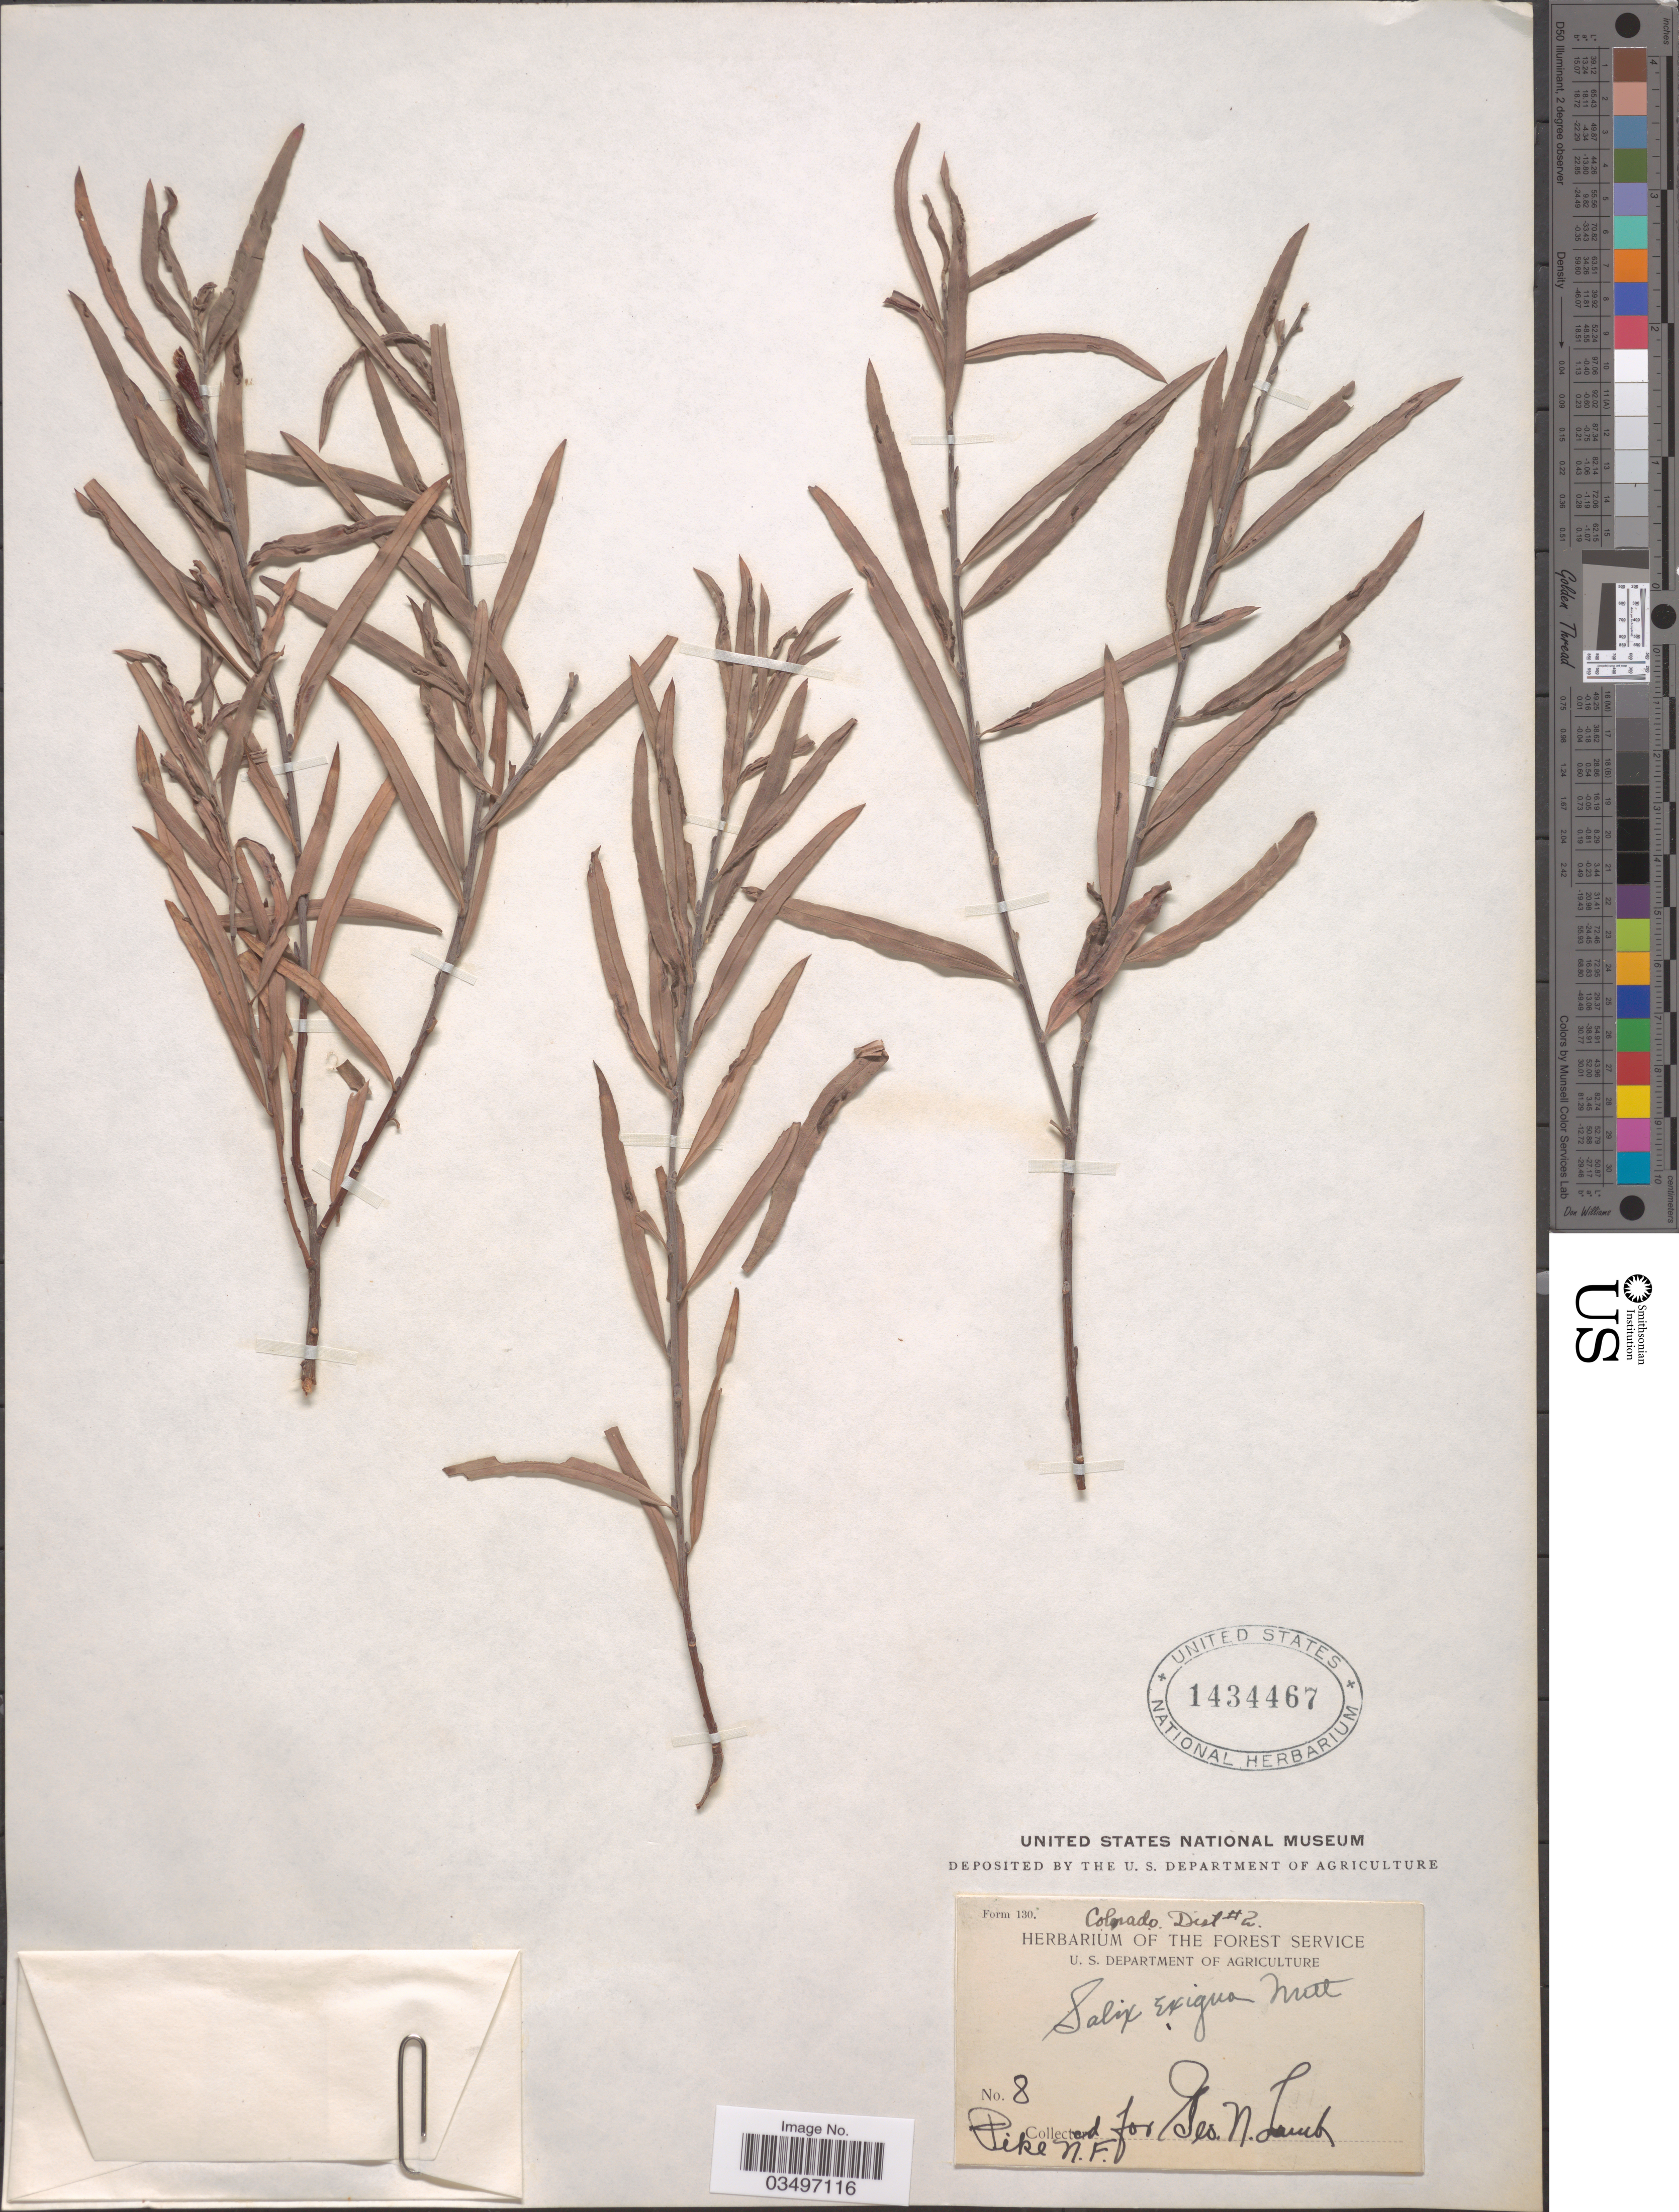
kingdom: Plantae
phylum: Tracheophyta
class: Magnoliopsida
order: Malpighiales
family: Salicaceae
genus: Salix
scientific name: Salix exigua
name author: Nutt.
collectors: G. N. Lamb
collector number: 8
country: United States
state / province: Colorado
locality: Dist #2. Pike N.F.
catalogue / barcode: US 1434467